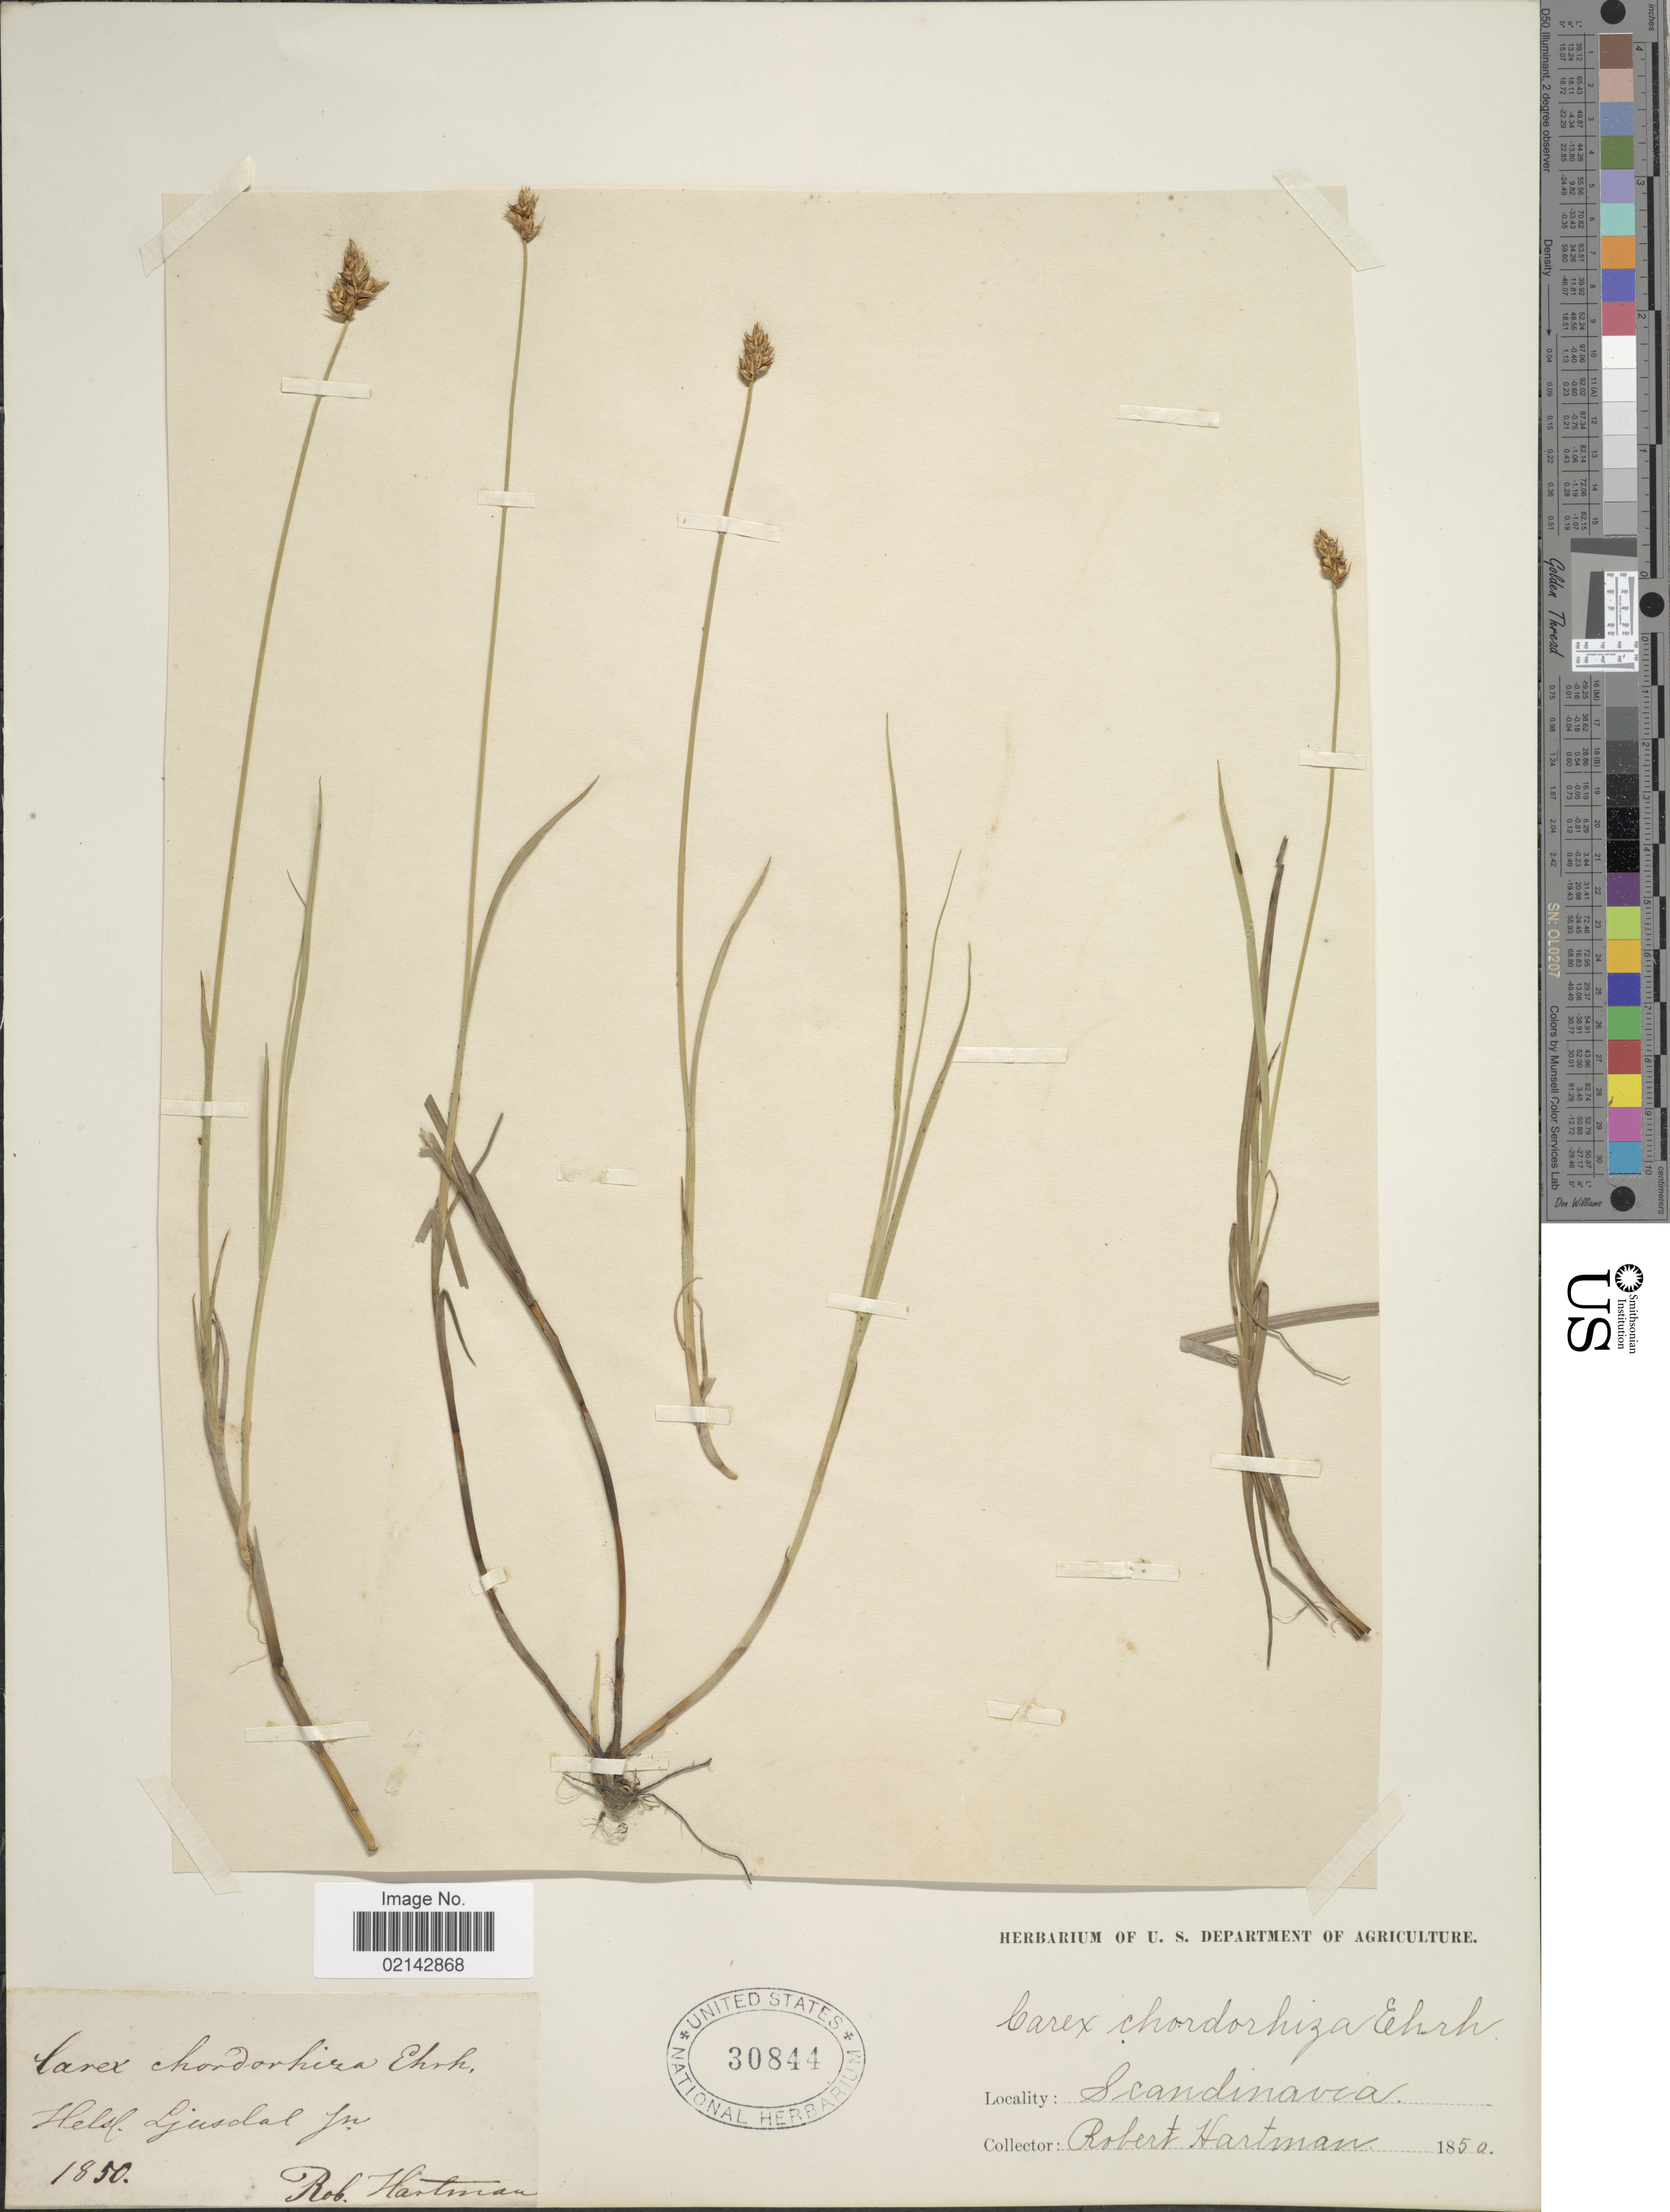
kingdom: Plantae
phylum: Tracheophyta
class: Liliopsida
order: Poales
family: Cyperaceae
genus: Carex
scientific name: Carex chordorrhiza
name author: L. f.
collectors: R. W. Hartman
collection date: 1850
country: Sweden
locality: Scandinavicae, Helsl. Ljusdal Jn.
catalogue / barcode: US 30844